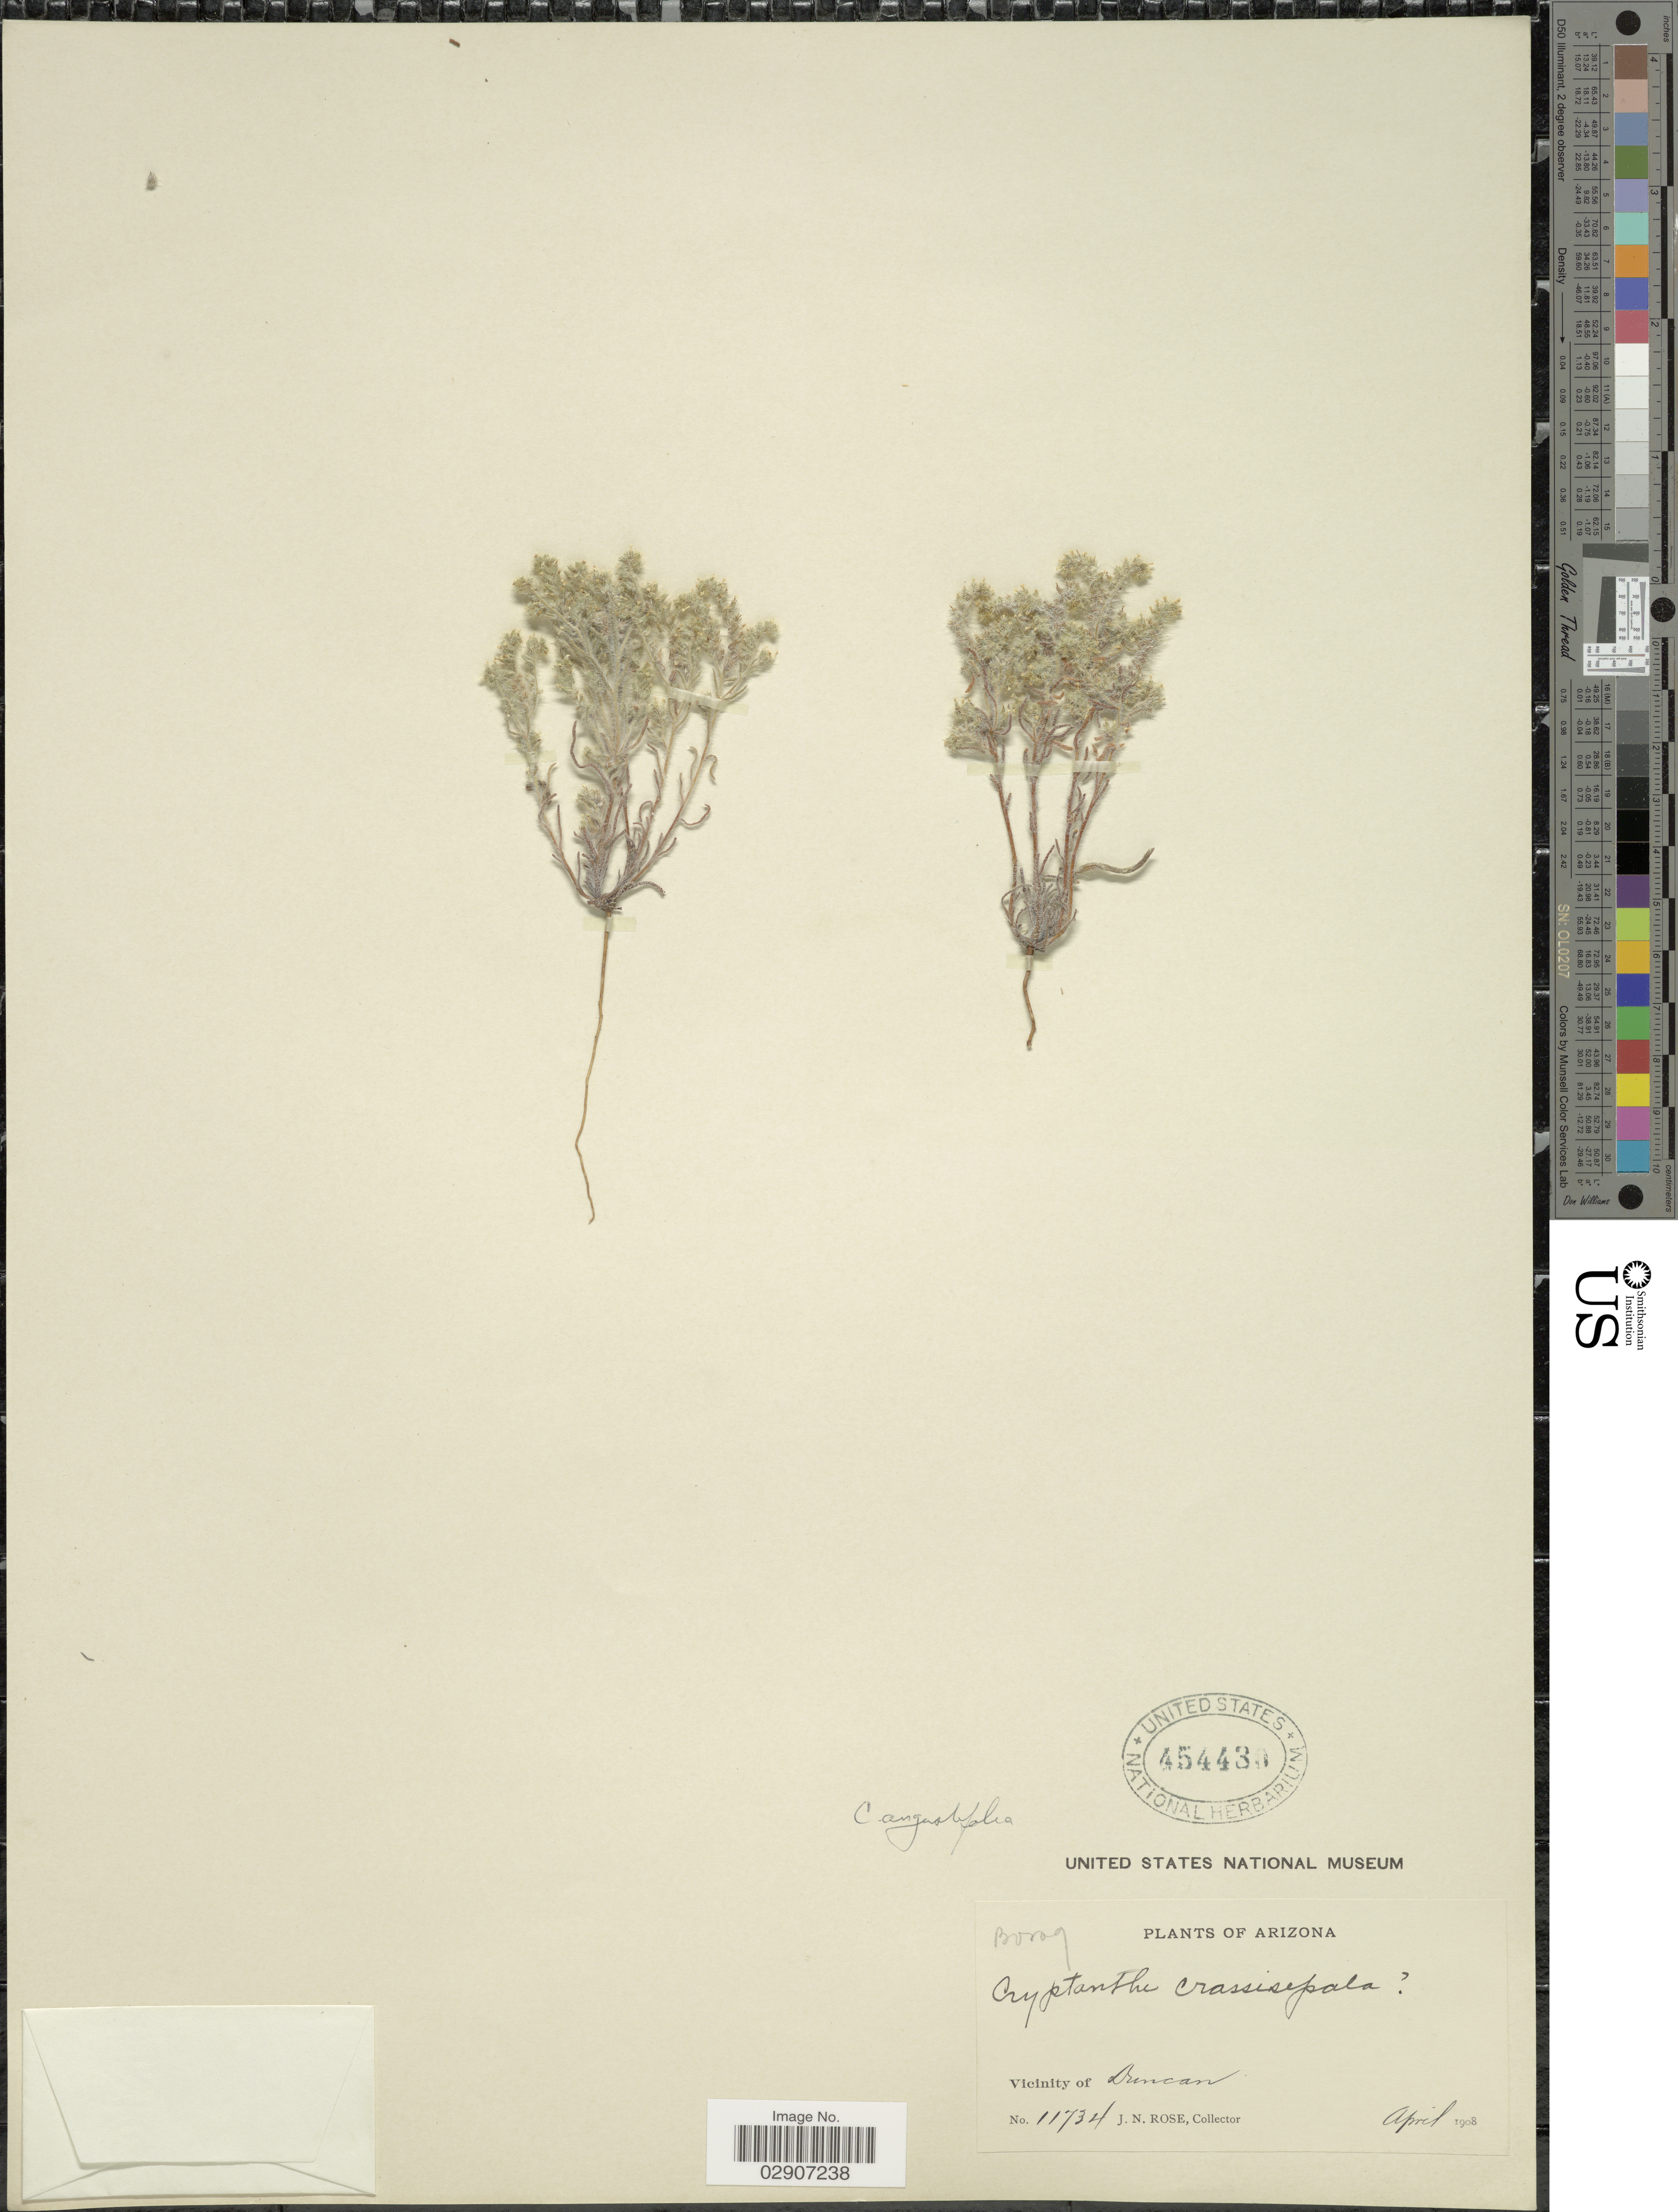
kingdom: Plantae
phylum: Tracheophyta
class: Magnoliopsida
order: Boraginales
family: Boraginaceae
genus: Cryptantha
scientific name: Cryptantha crassisepala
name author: (Torr. & A. Gray) Greene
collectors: J. N. Rose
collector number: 11734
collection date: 1908-04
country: United States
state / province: Arizona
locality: Vicinity of Duncan.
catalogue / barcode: US 454430